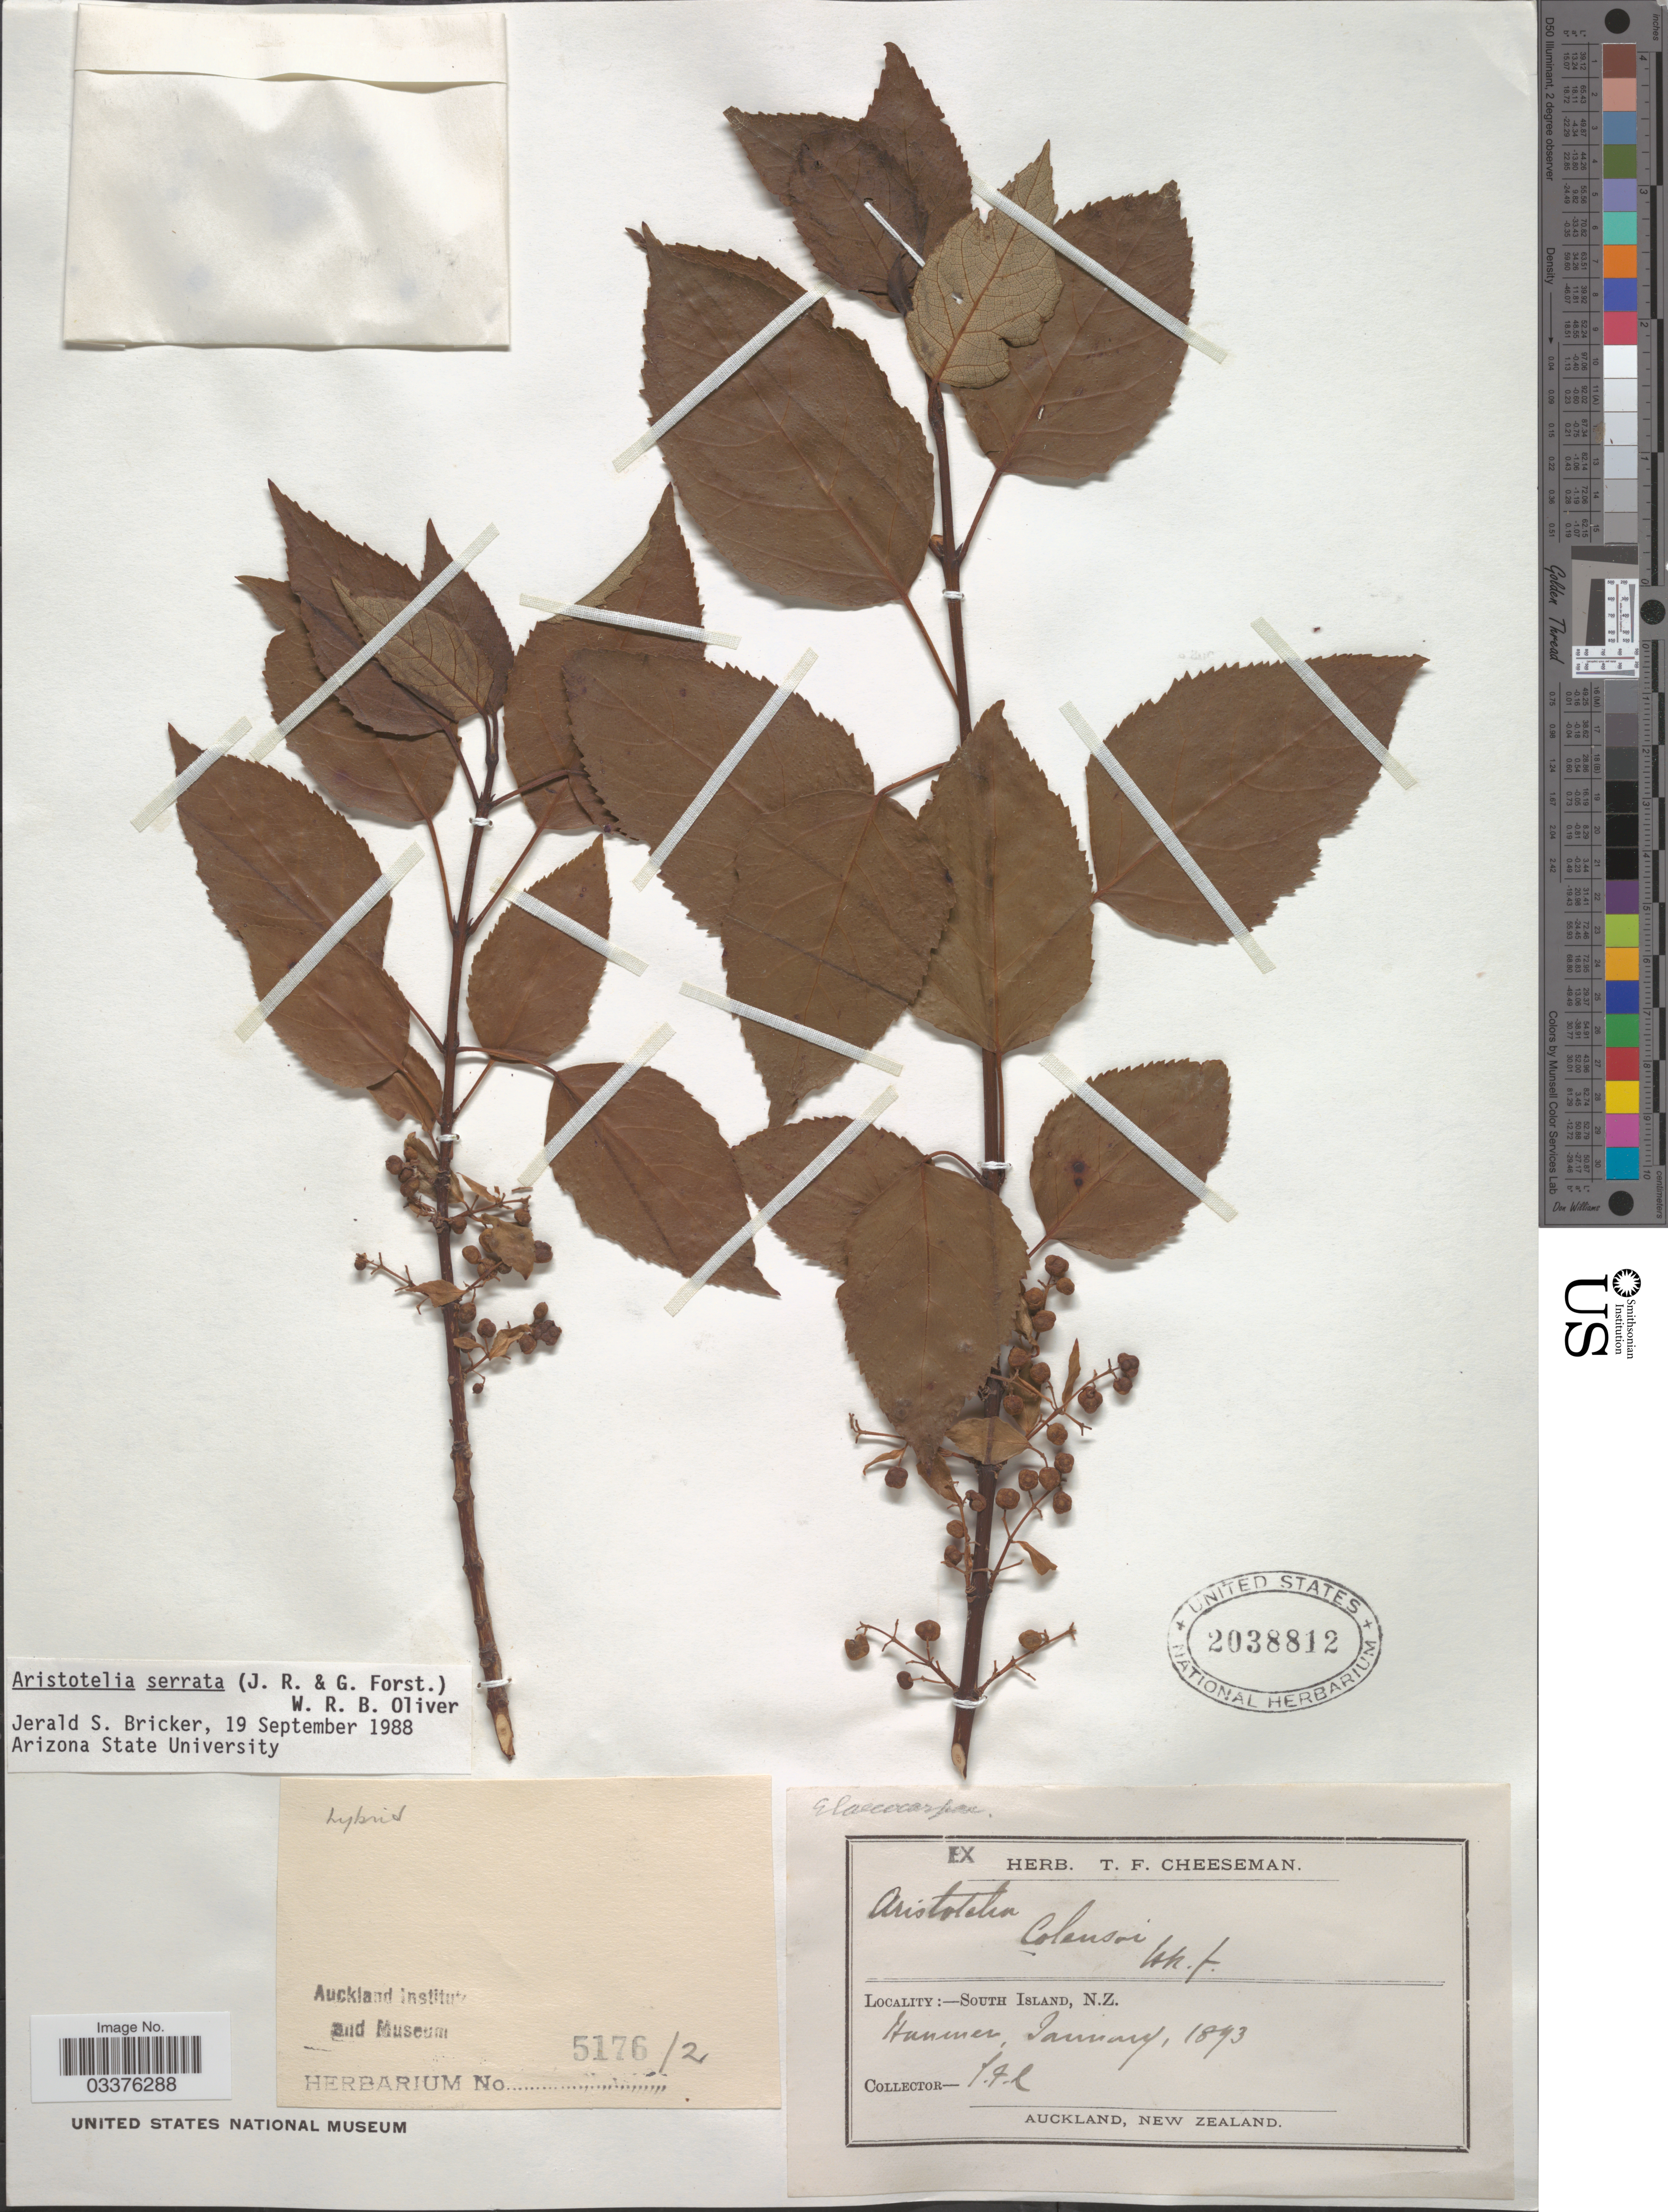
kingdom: Plantae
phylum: Tracheophyta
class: Magnoliopsida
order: Oxalidales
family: Elaeocarpaceae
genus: Aristotelia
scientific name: Aristotelia serrata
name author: Oliv.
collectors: T. F. Cheeseman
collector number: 5176/2?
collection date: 1893-01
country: New Zealand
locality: South Island. Hanmer.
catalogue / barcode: US 2038812